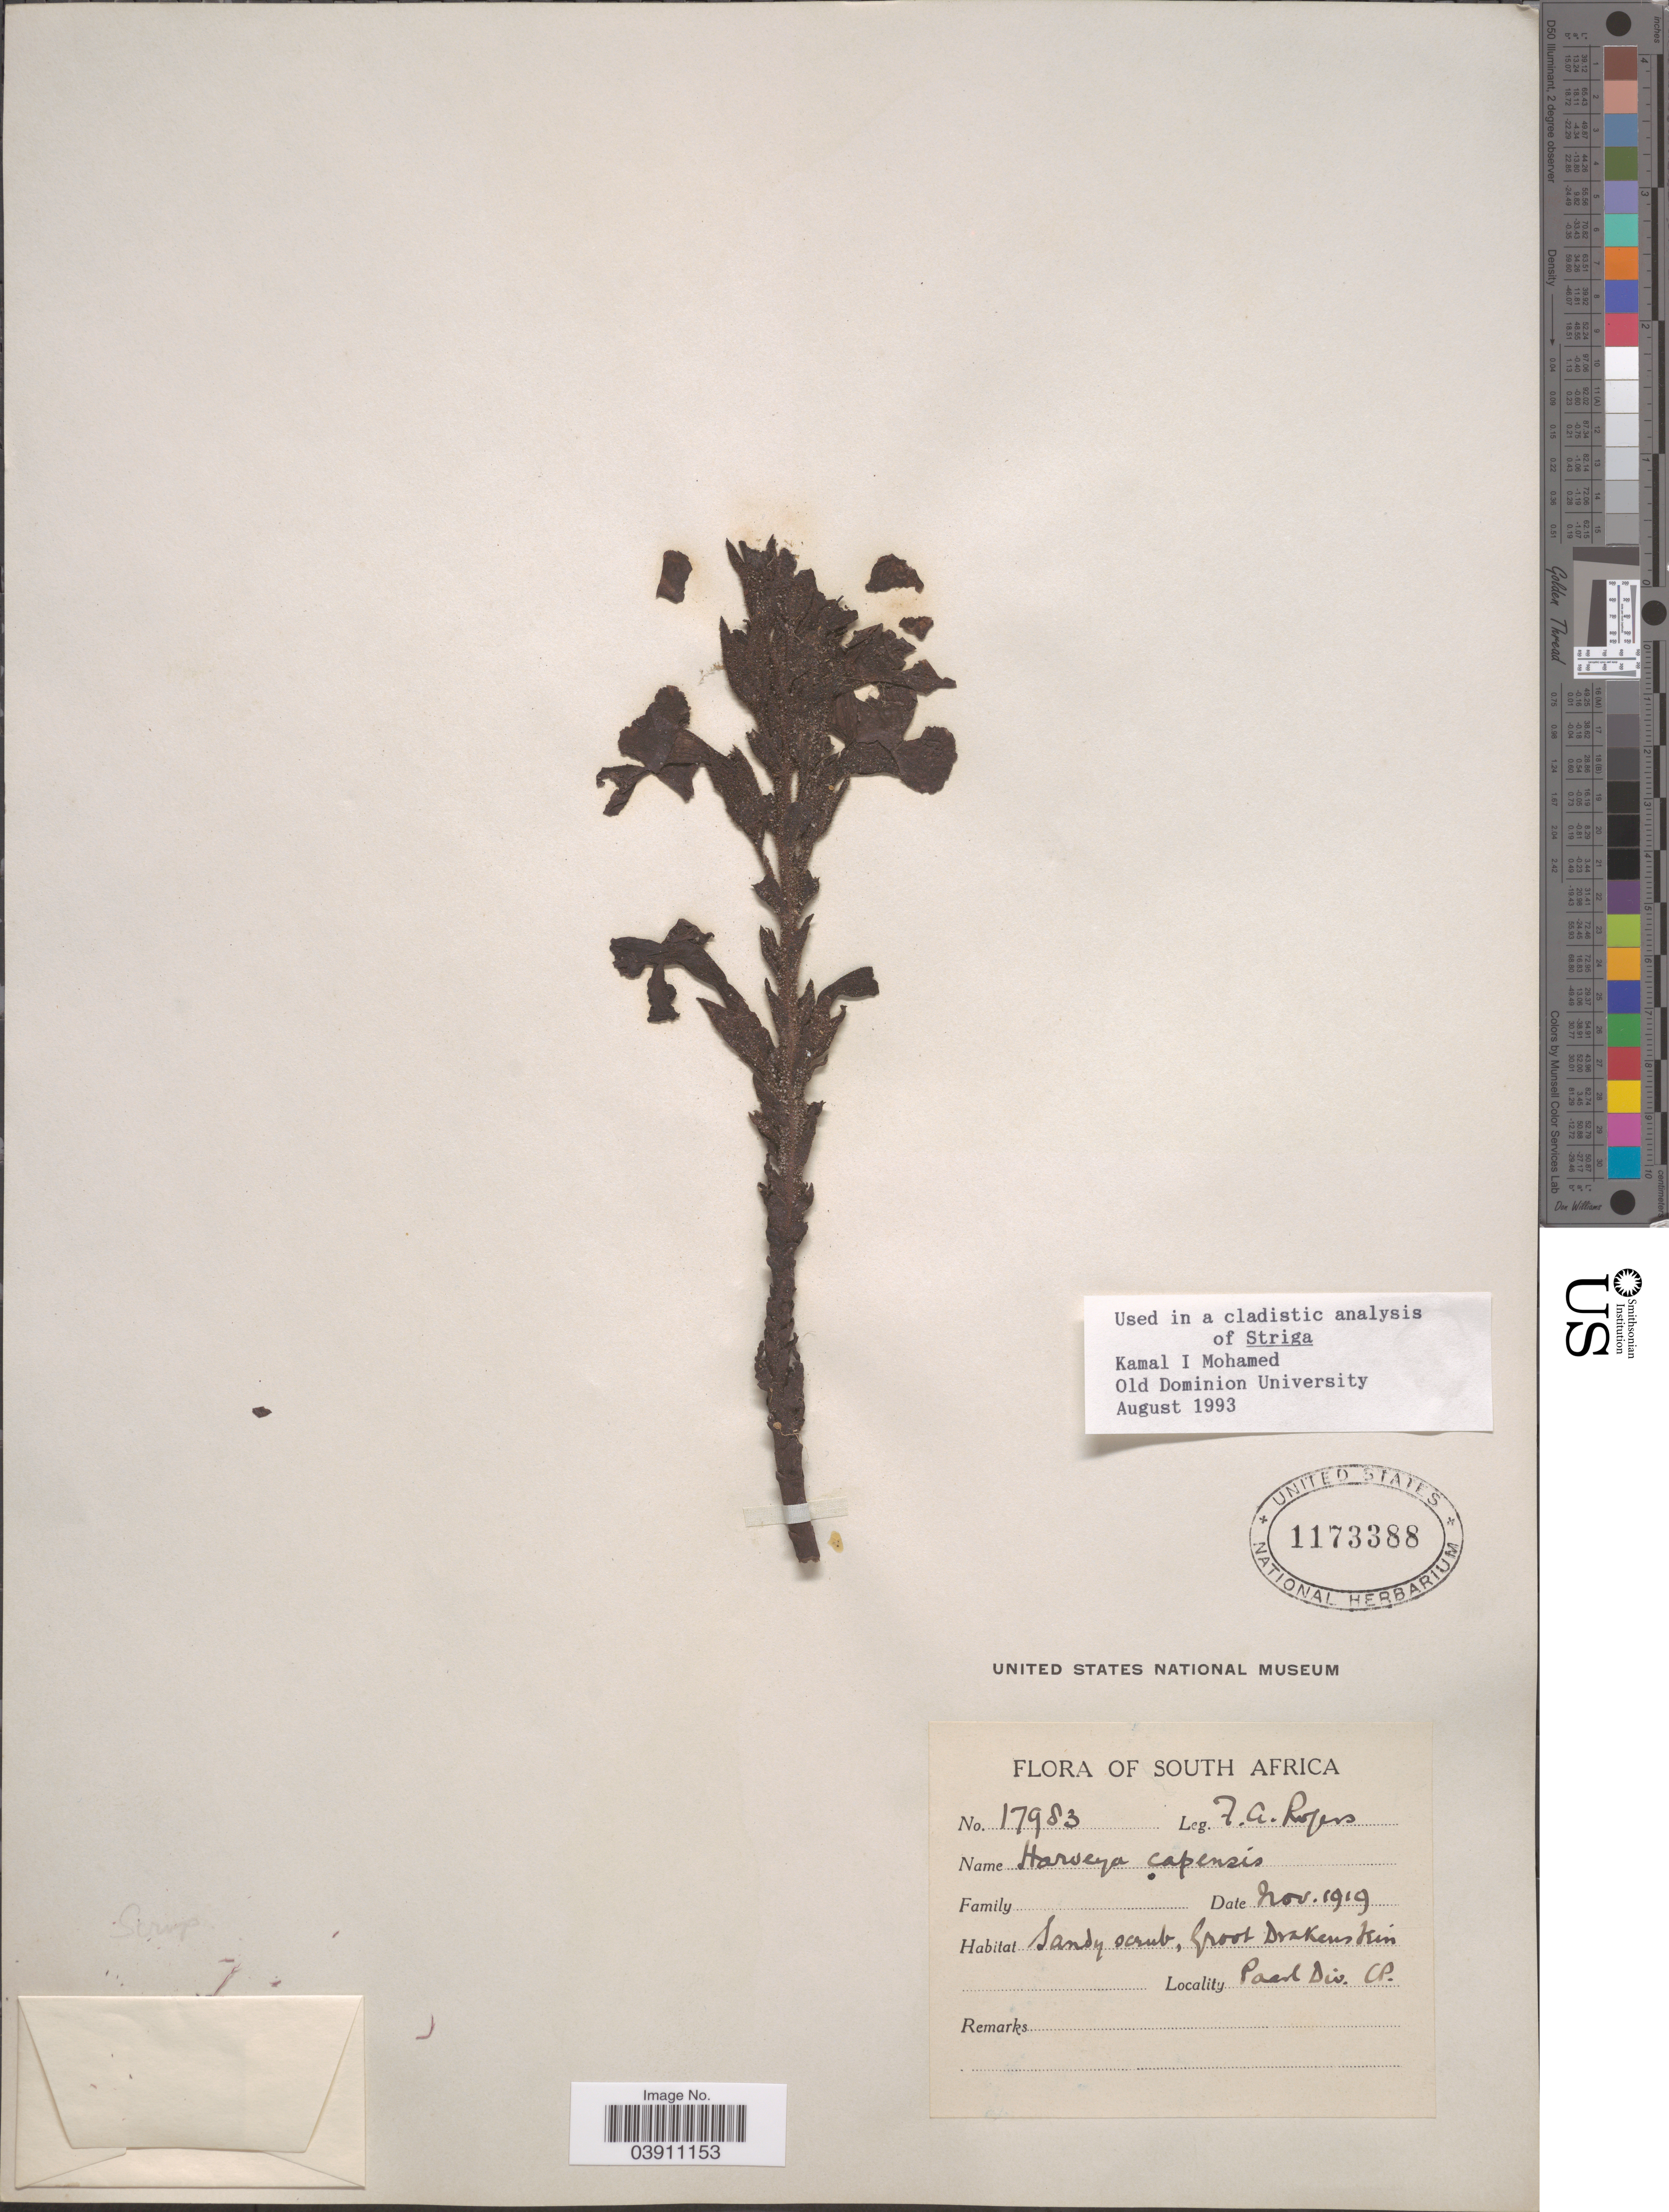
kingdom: Plantae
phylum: Tracheophyta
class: Magnoliopsida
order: Lamiales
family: Orobanchaceae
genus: Harveya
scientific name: Harveya capensis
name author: Hook.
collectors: F. A. Rogers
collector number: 17983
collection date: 1919-11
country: South Africa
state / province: Western Cape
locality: Groot Drakenstein. Paarl Div.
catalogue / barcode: US 1173388